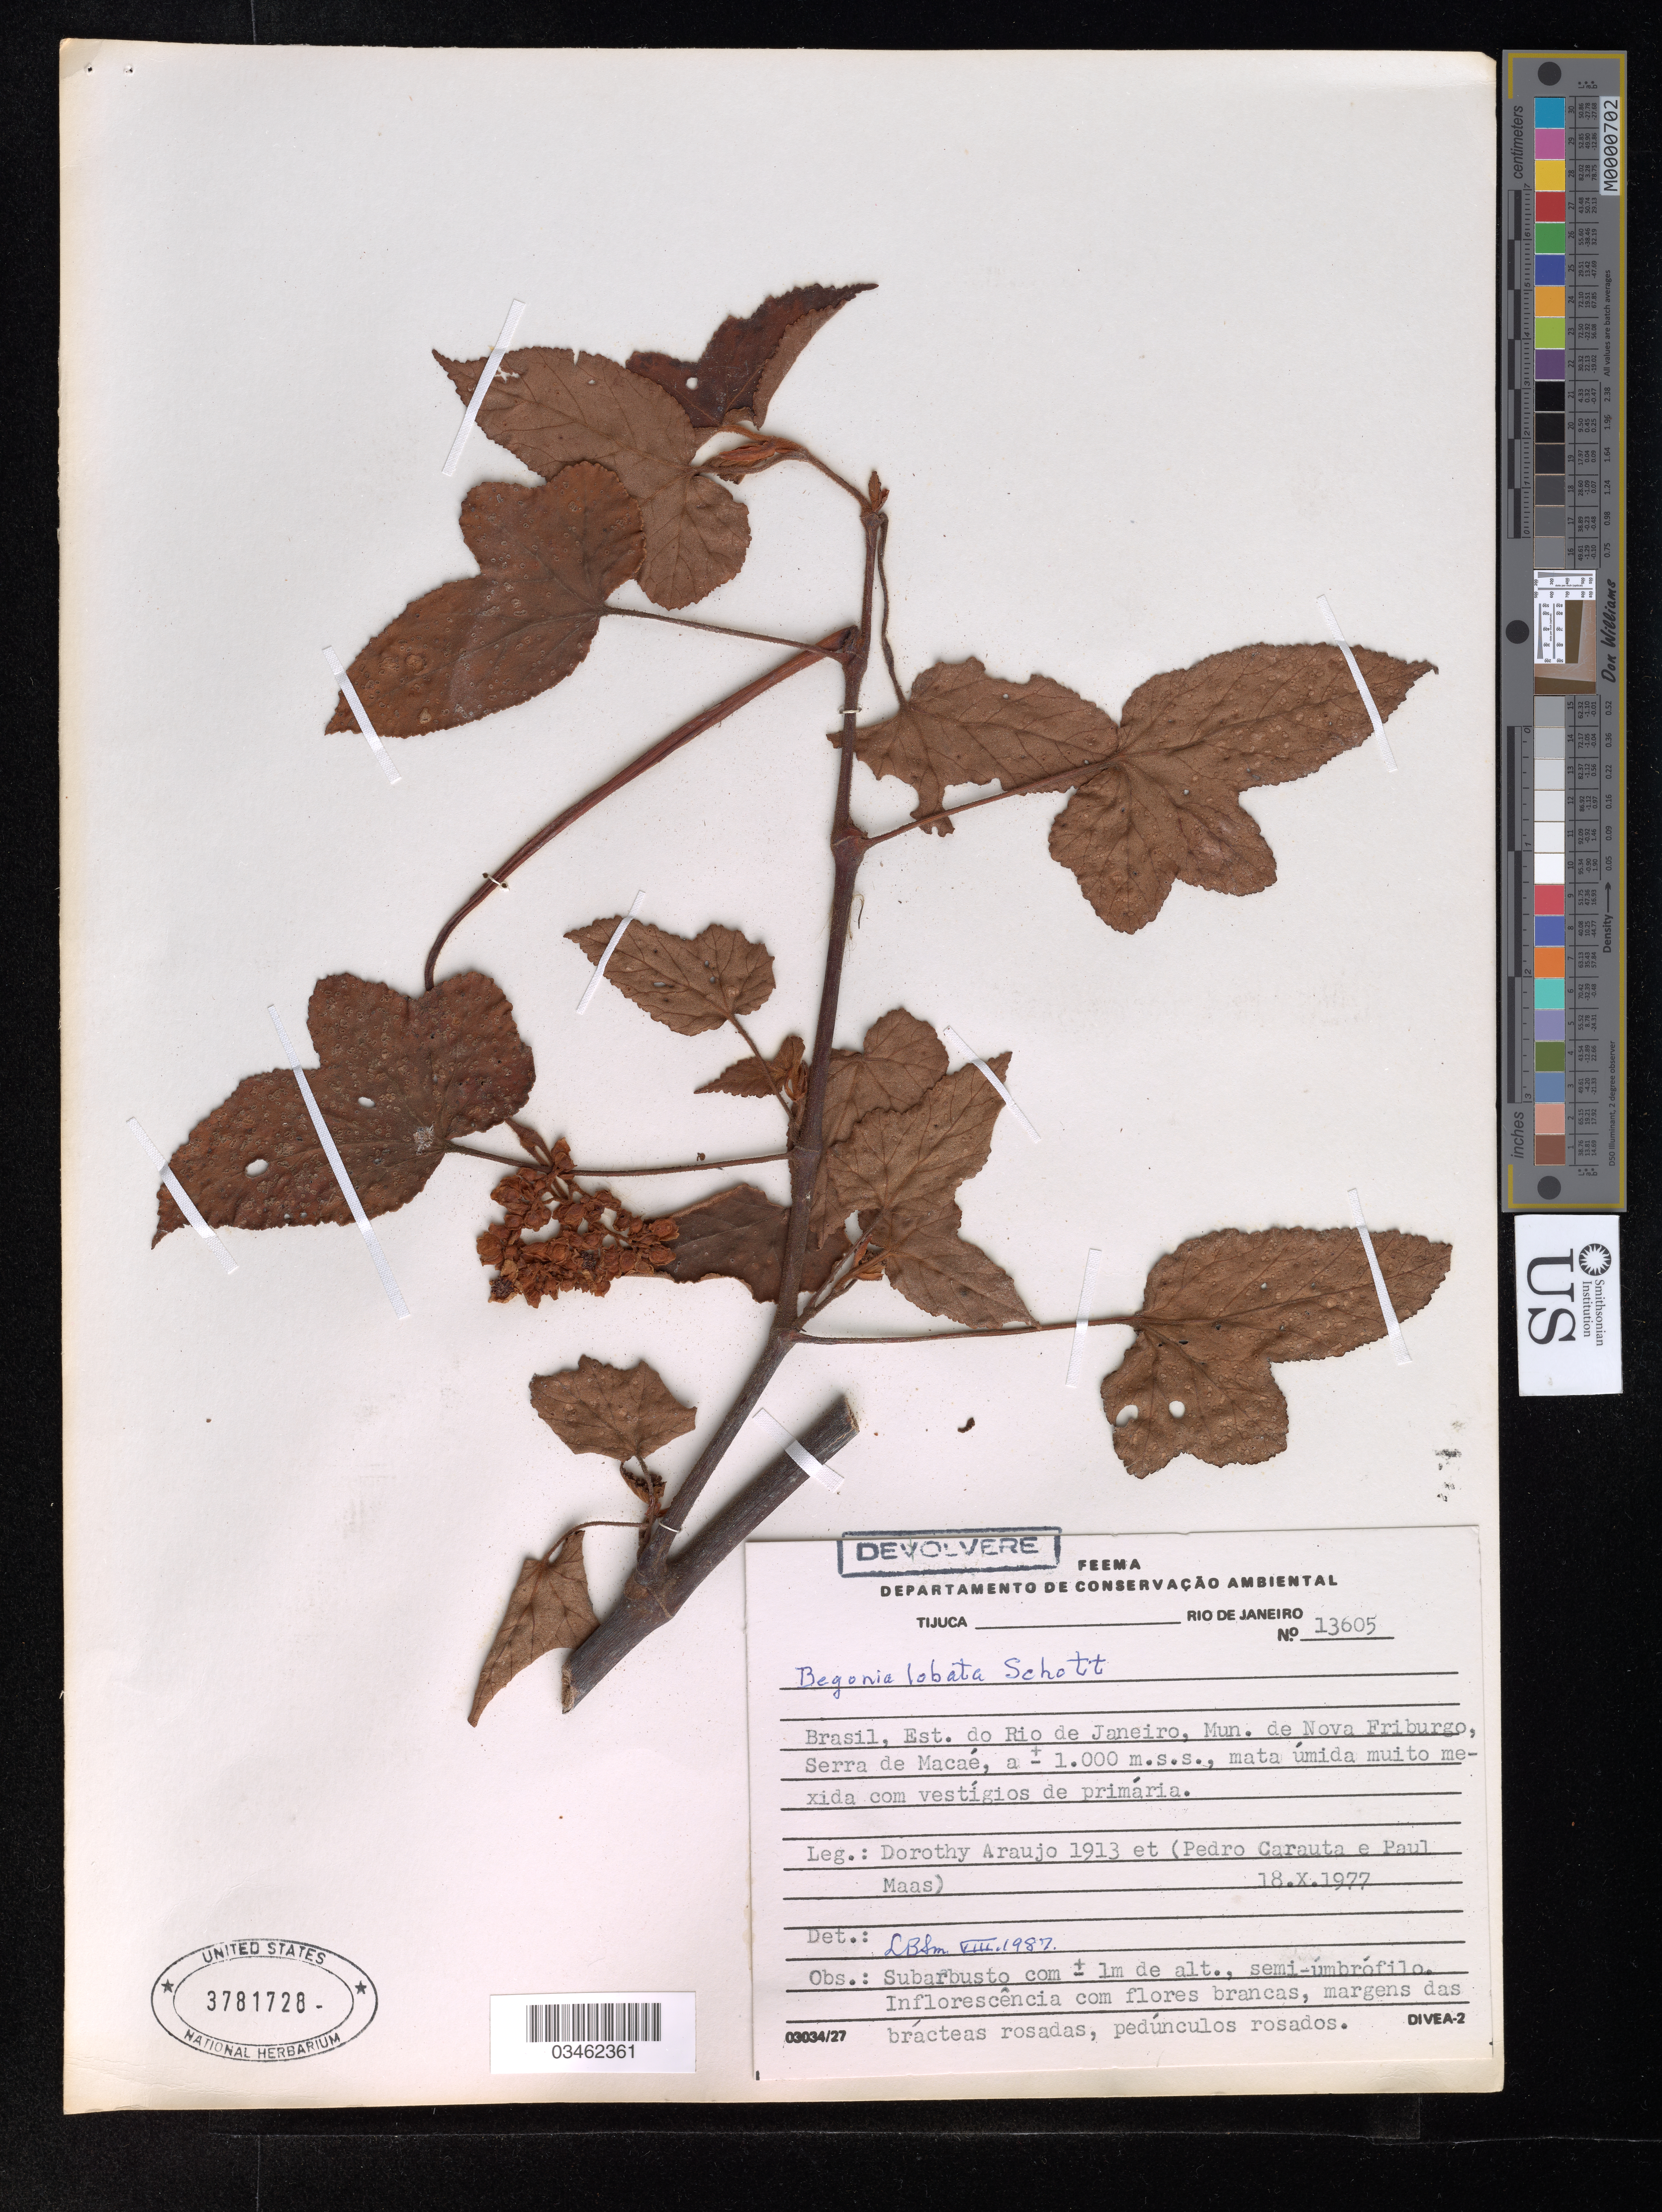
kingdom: Plantae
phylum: Tracheophyta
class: Magnoliopsida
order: Cucurbitales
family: Begoniaceae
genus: Begonia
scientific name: Begonia lobata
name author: Schott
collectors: D. Araujó, P. Carauta & P. Maas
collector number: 1913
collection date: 1977-10-18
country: Brazil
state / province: Rio de Janeiro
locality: Mun. de Nova Friburgo, Serra de Macaé.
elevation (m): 1000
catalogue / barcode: US 3781728